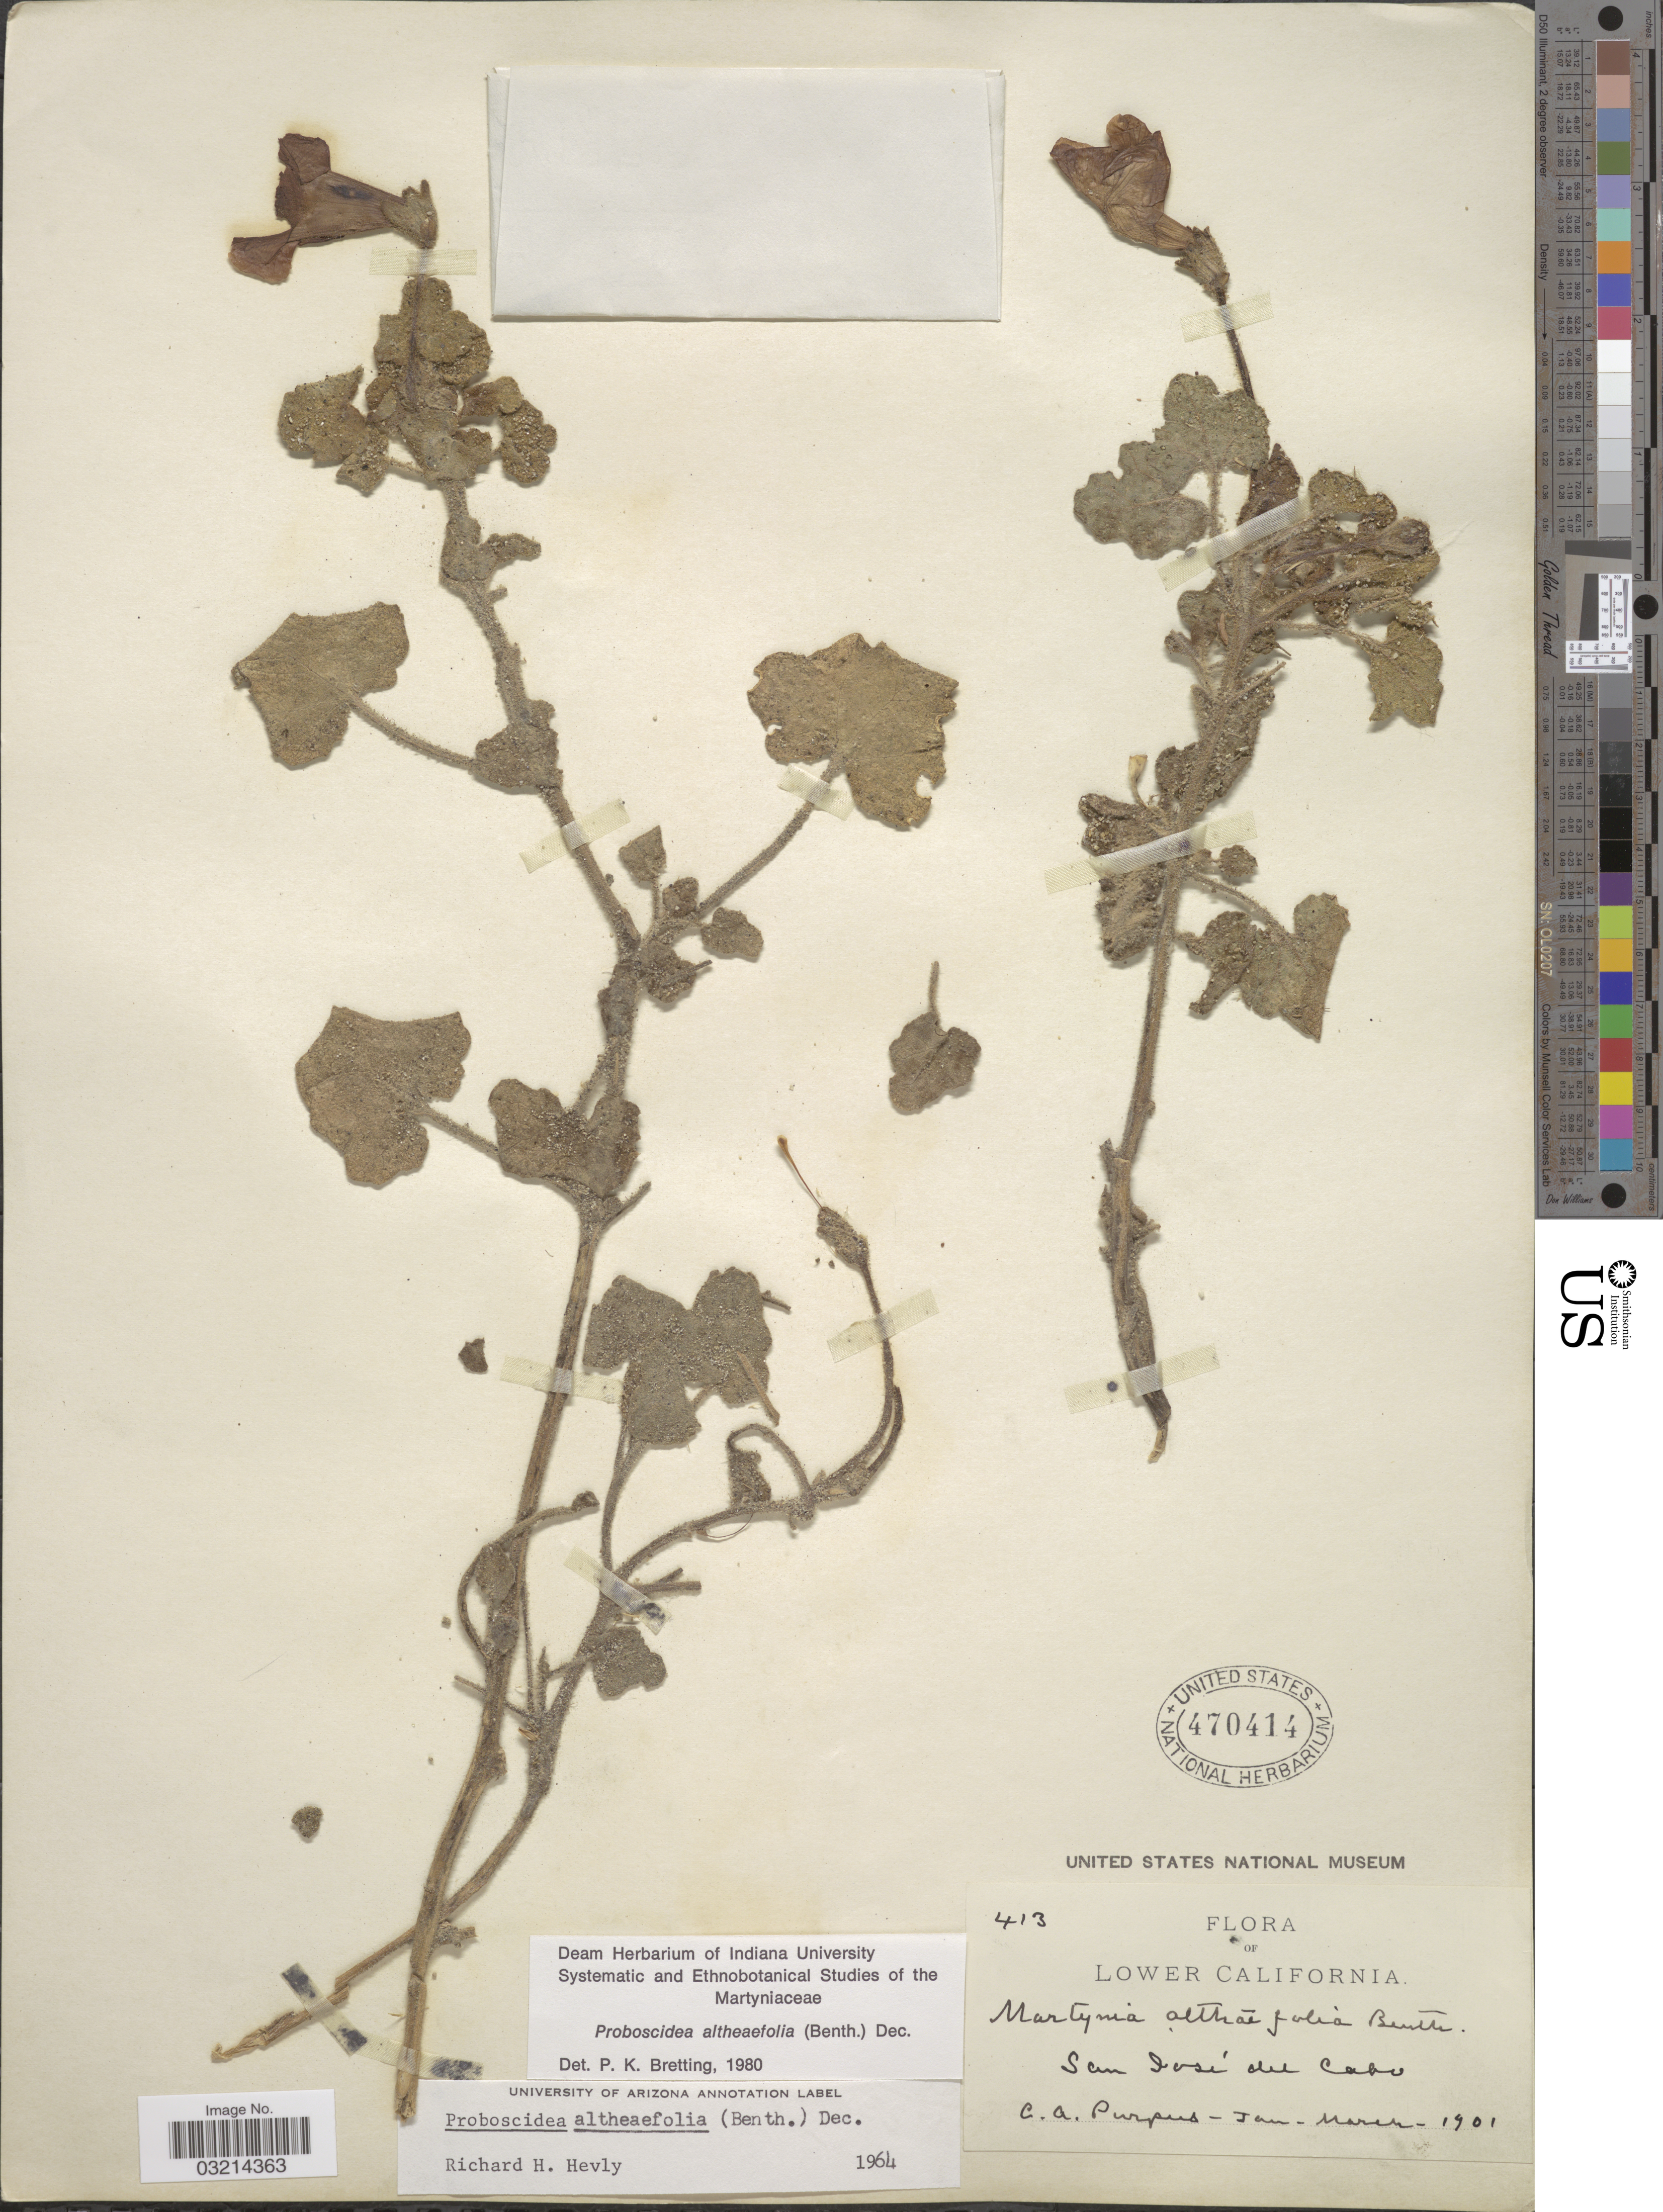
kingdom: Plantae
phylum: Tracheophyta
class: Magnoliopsida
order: Lamiales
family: Martyniaceae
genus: Proboscidea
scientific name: Proboscidea althaeifolia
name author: (Benth.) Decne.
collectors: C. A. Purpus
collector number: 413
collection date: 1901-01/1901-03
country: Mexico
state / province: Baja California Sur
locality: Lower California. San José del Cabo.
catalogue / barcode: US 470414